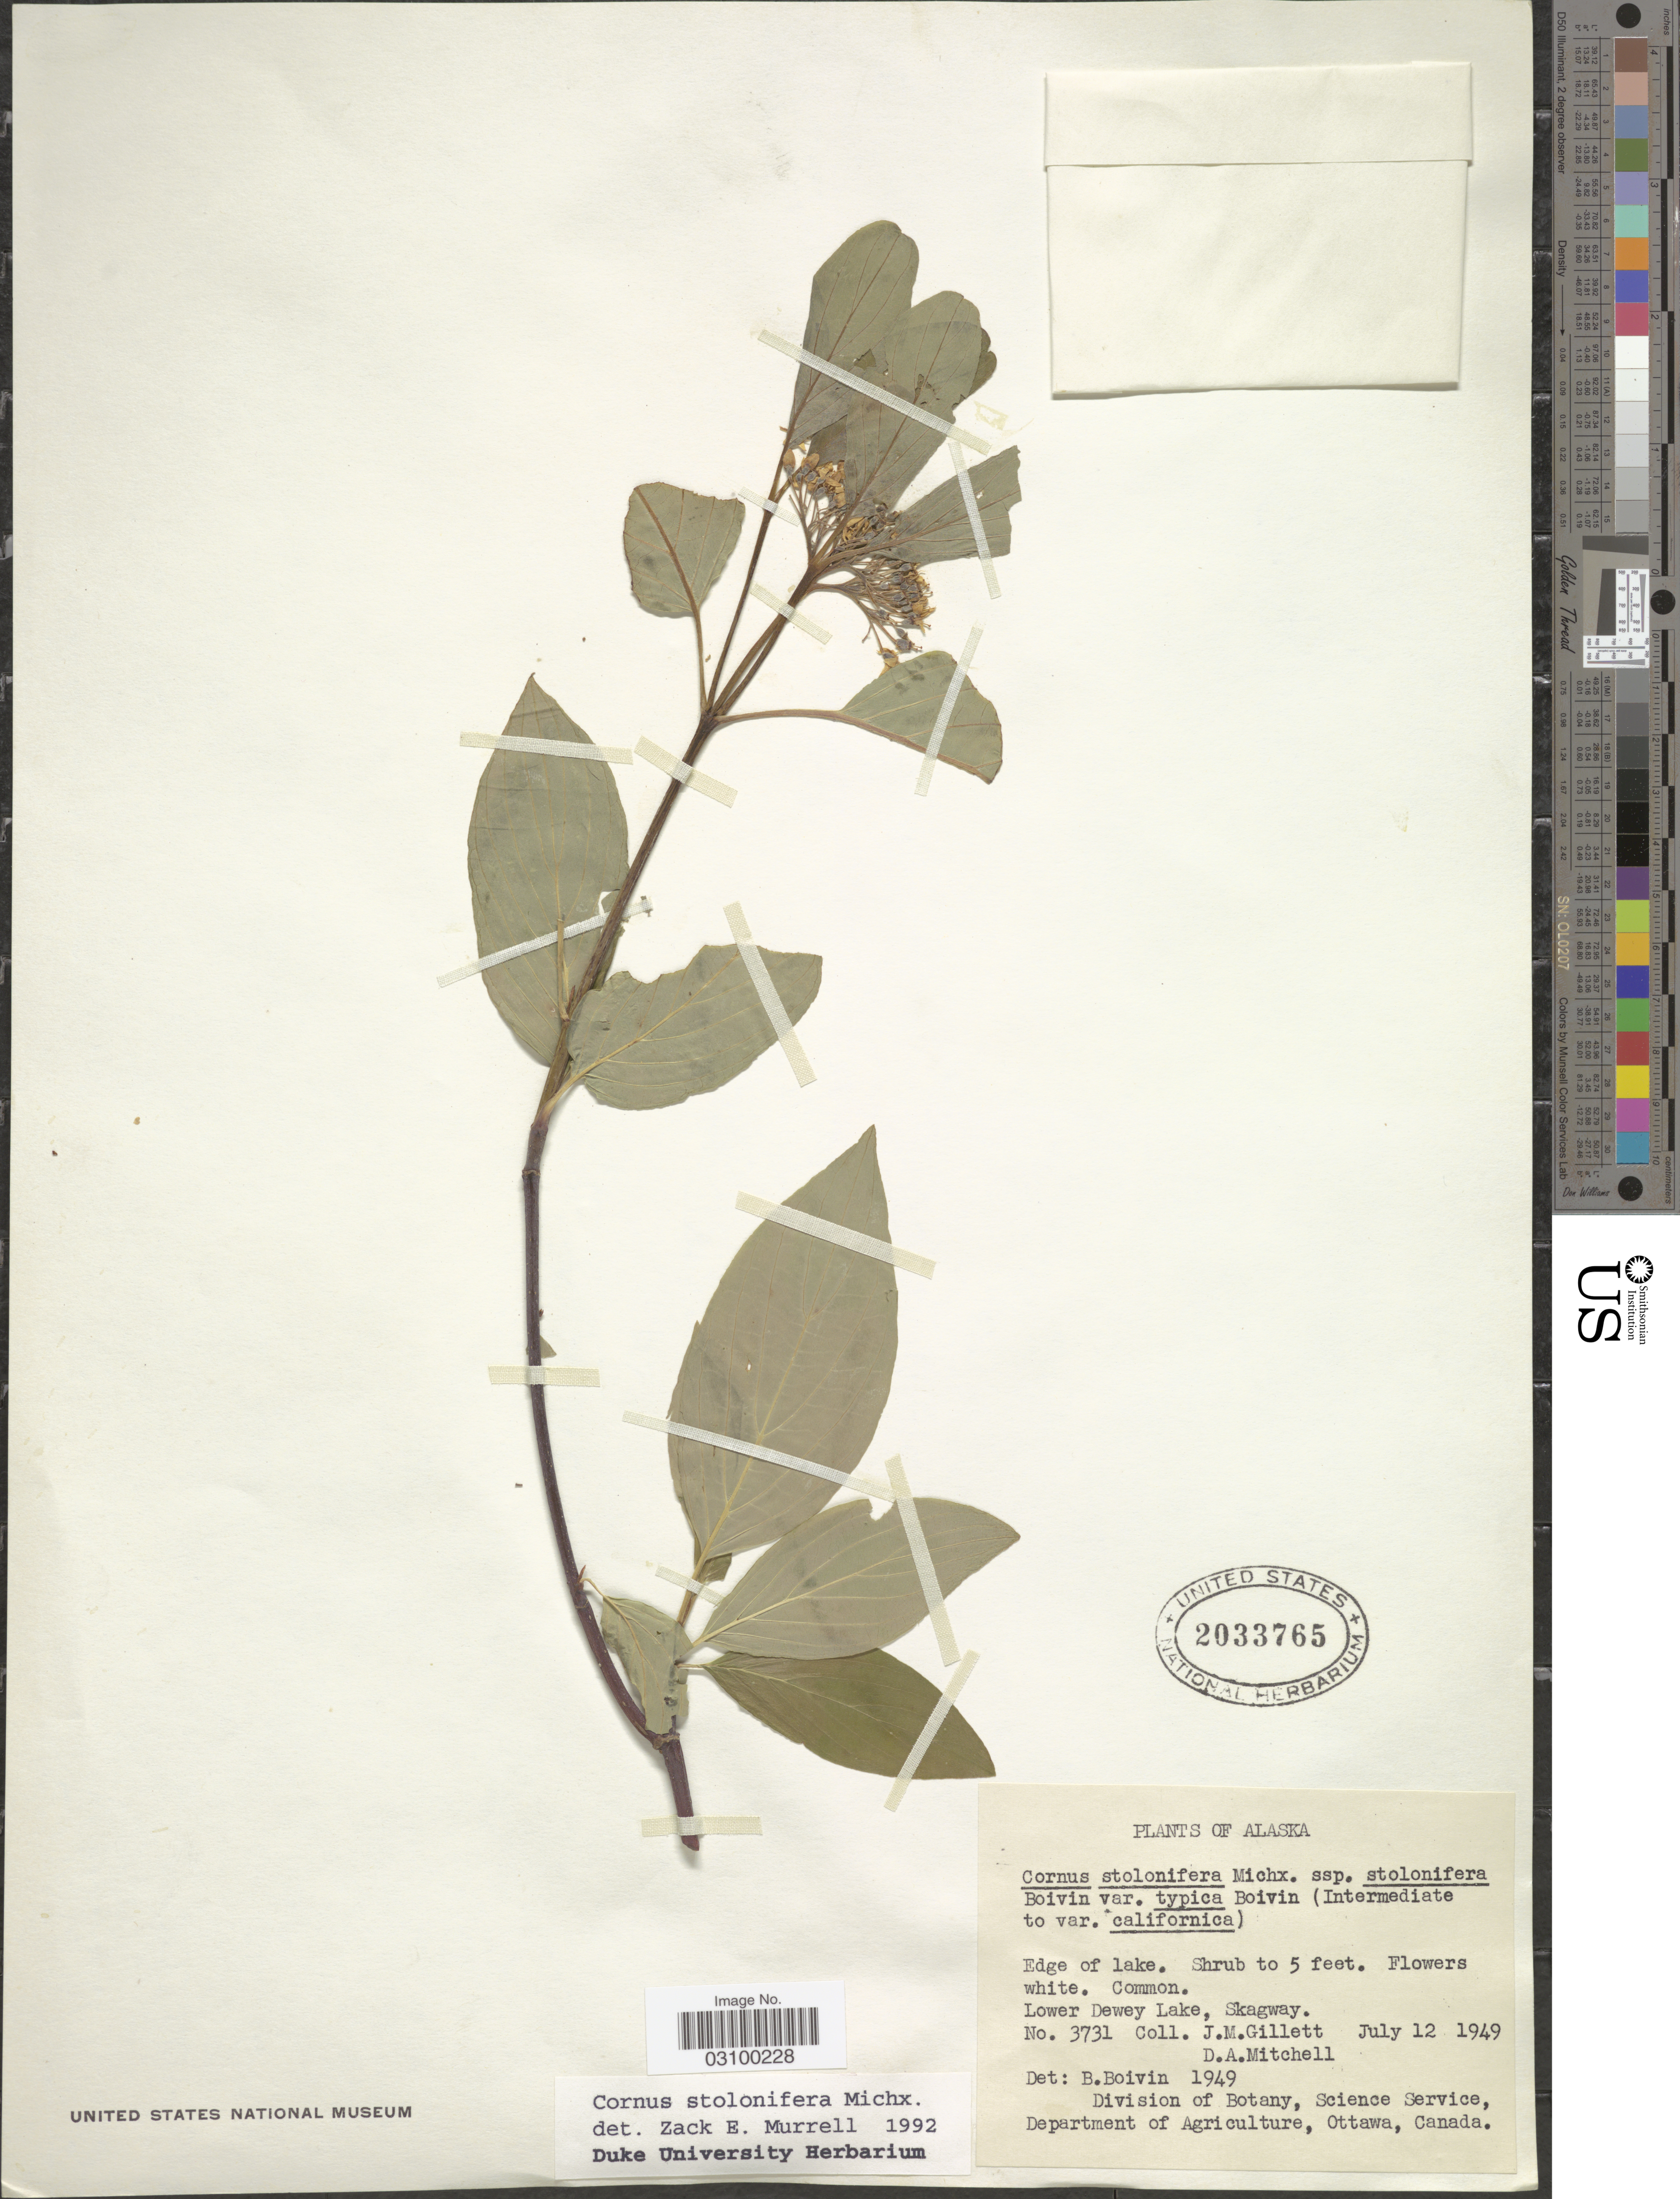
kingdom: Plantae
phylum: Tracheophyta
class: Magnoliopsida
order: Cornales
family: Cornaceae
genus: Cornus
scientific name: Cornus sericea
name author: L.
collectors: J. M. Gillett & D. Mitchell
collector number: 3731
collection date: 1949-07-12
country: United States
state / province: Alaska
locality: Edge of lake. Lower Dewey Lake, Skagway.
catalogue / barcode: US 2033765